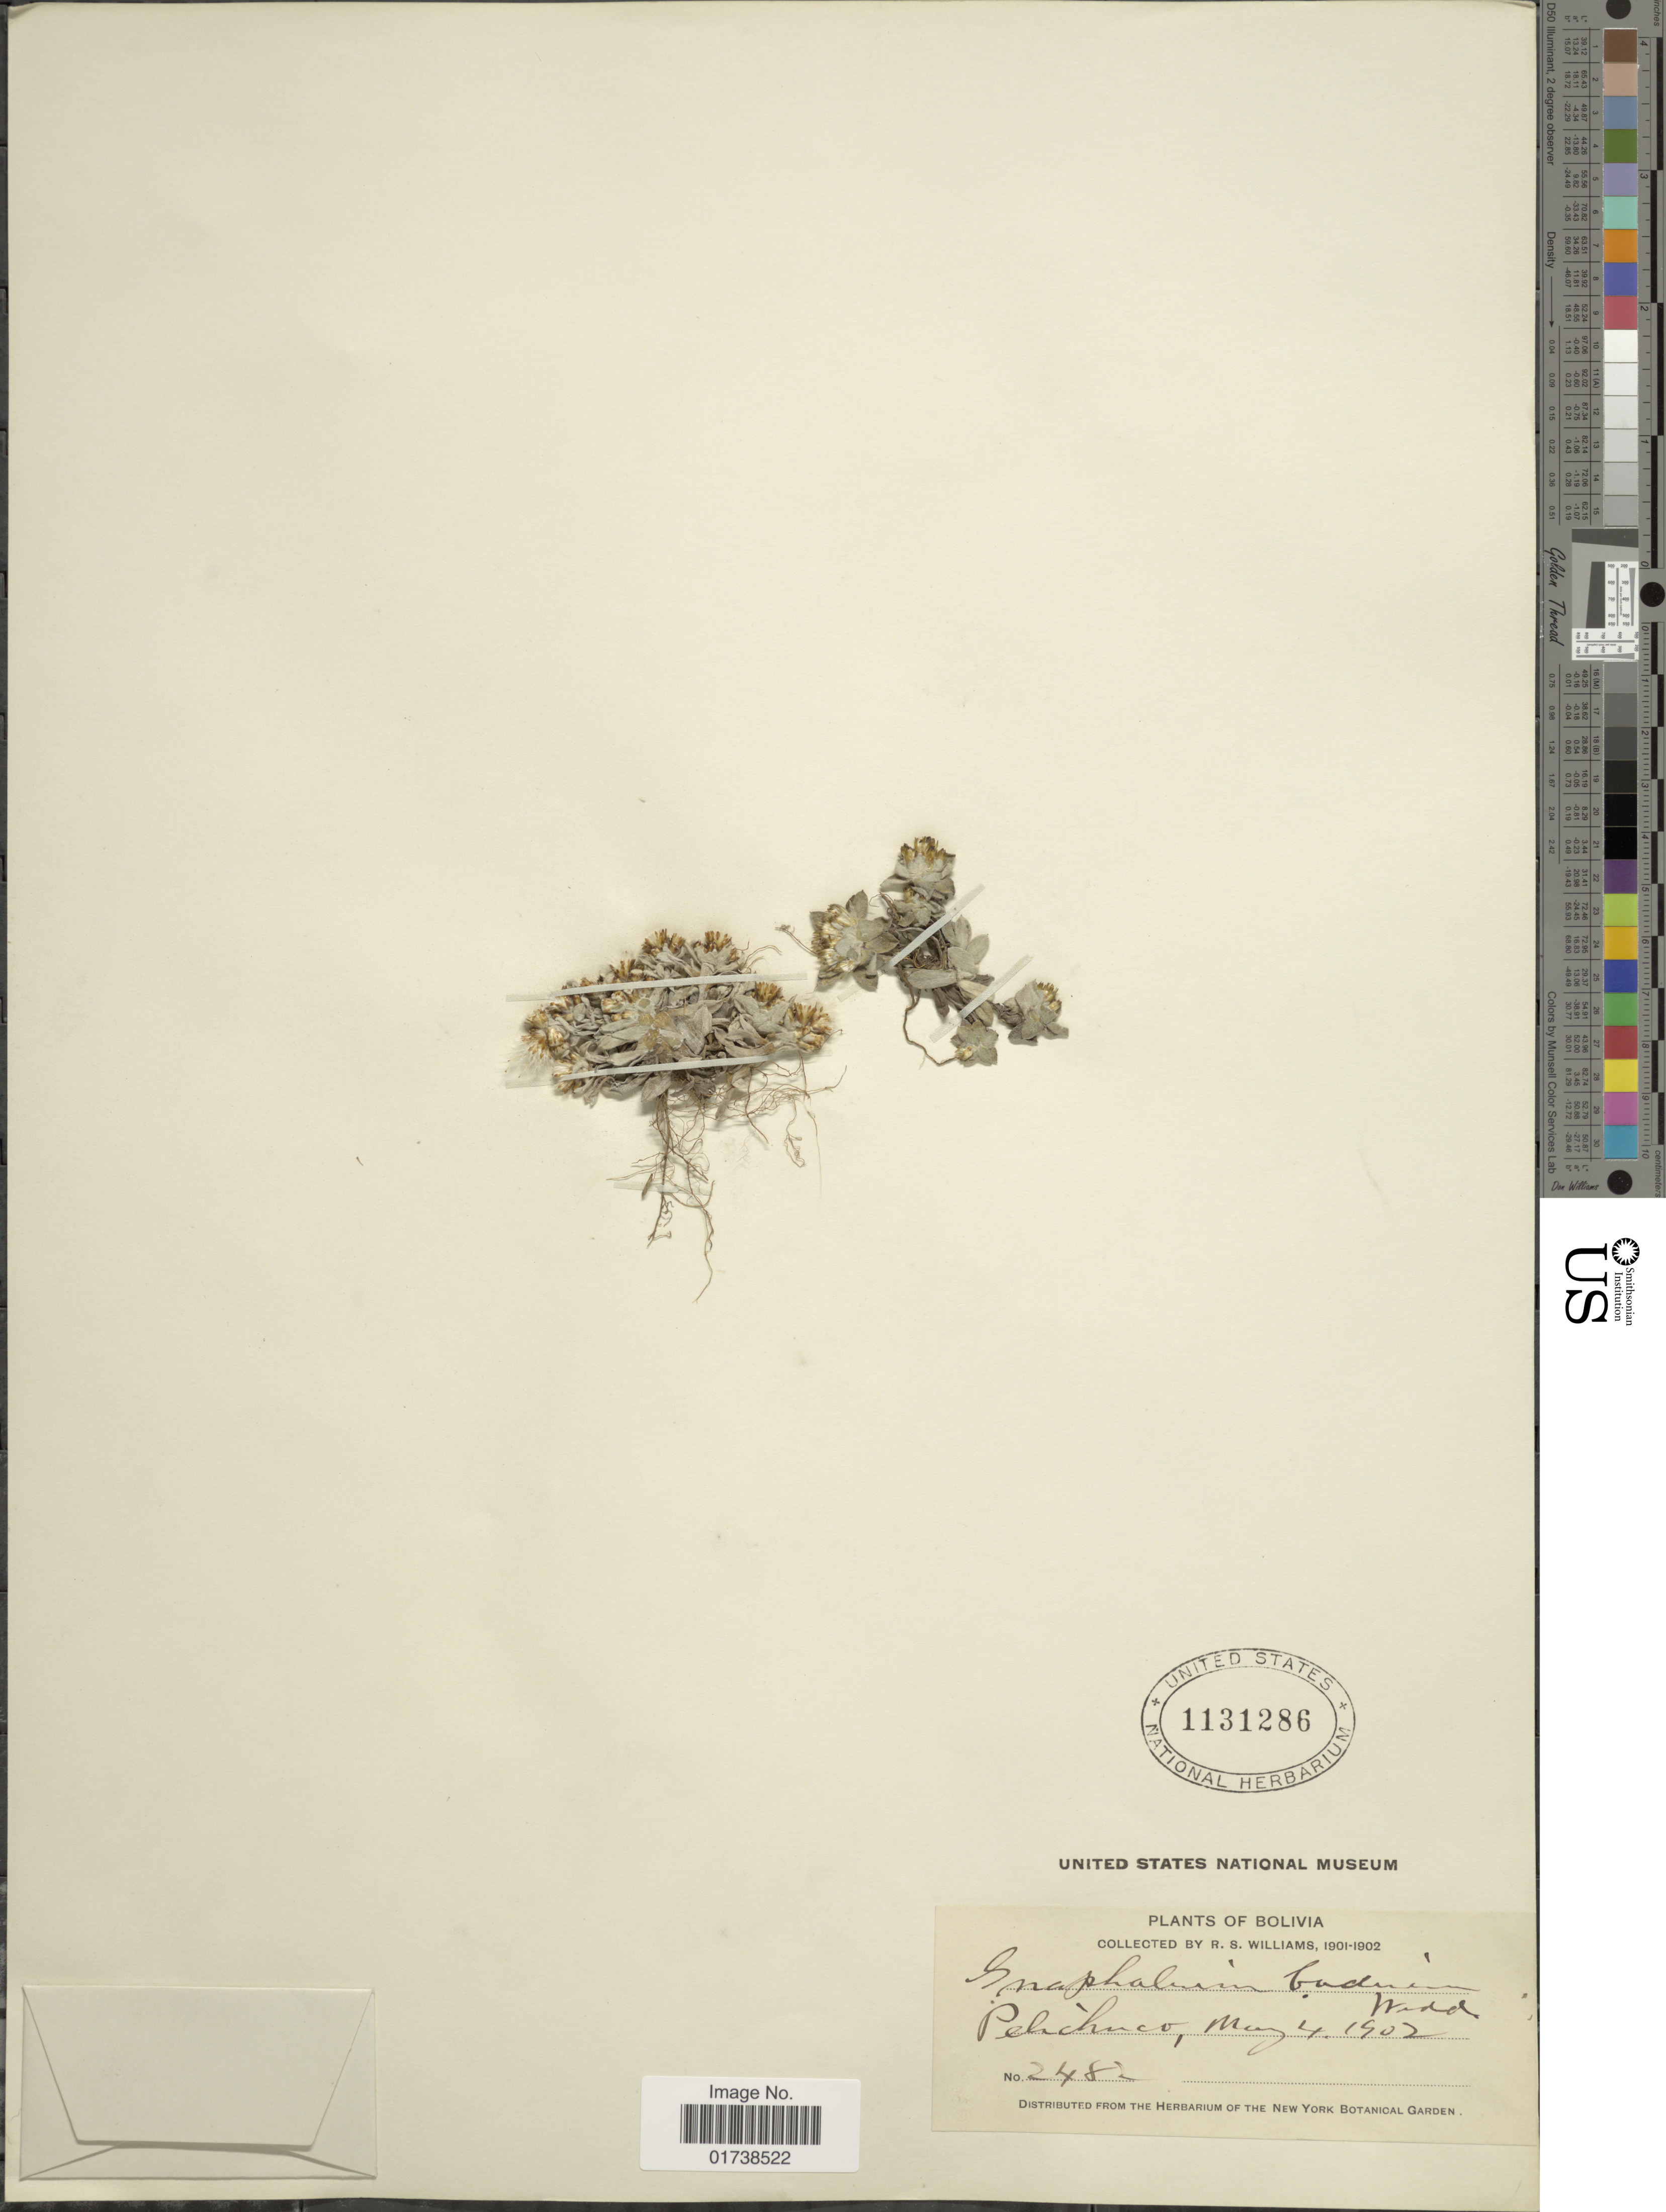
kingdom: Plantae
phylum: Tracheophyta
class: Magnoliopsida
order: Asterales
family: Asteraceae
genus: Gamochaeta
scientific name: Gamochaeta purpurea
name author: (L.) Cabrera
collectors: R. S. Williams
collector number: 2482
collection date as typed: May 4, '02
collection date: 1902-05-04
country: Bolivia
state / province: La Paz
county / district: Franz Tamayo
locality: Pelechuco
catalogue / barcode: US 1131286